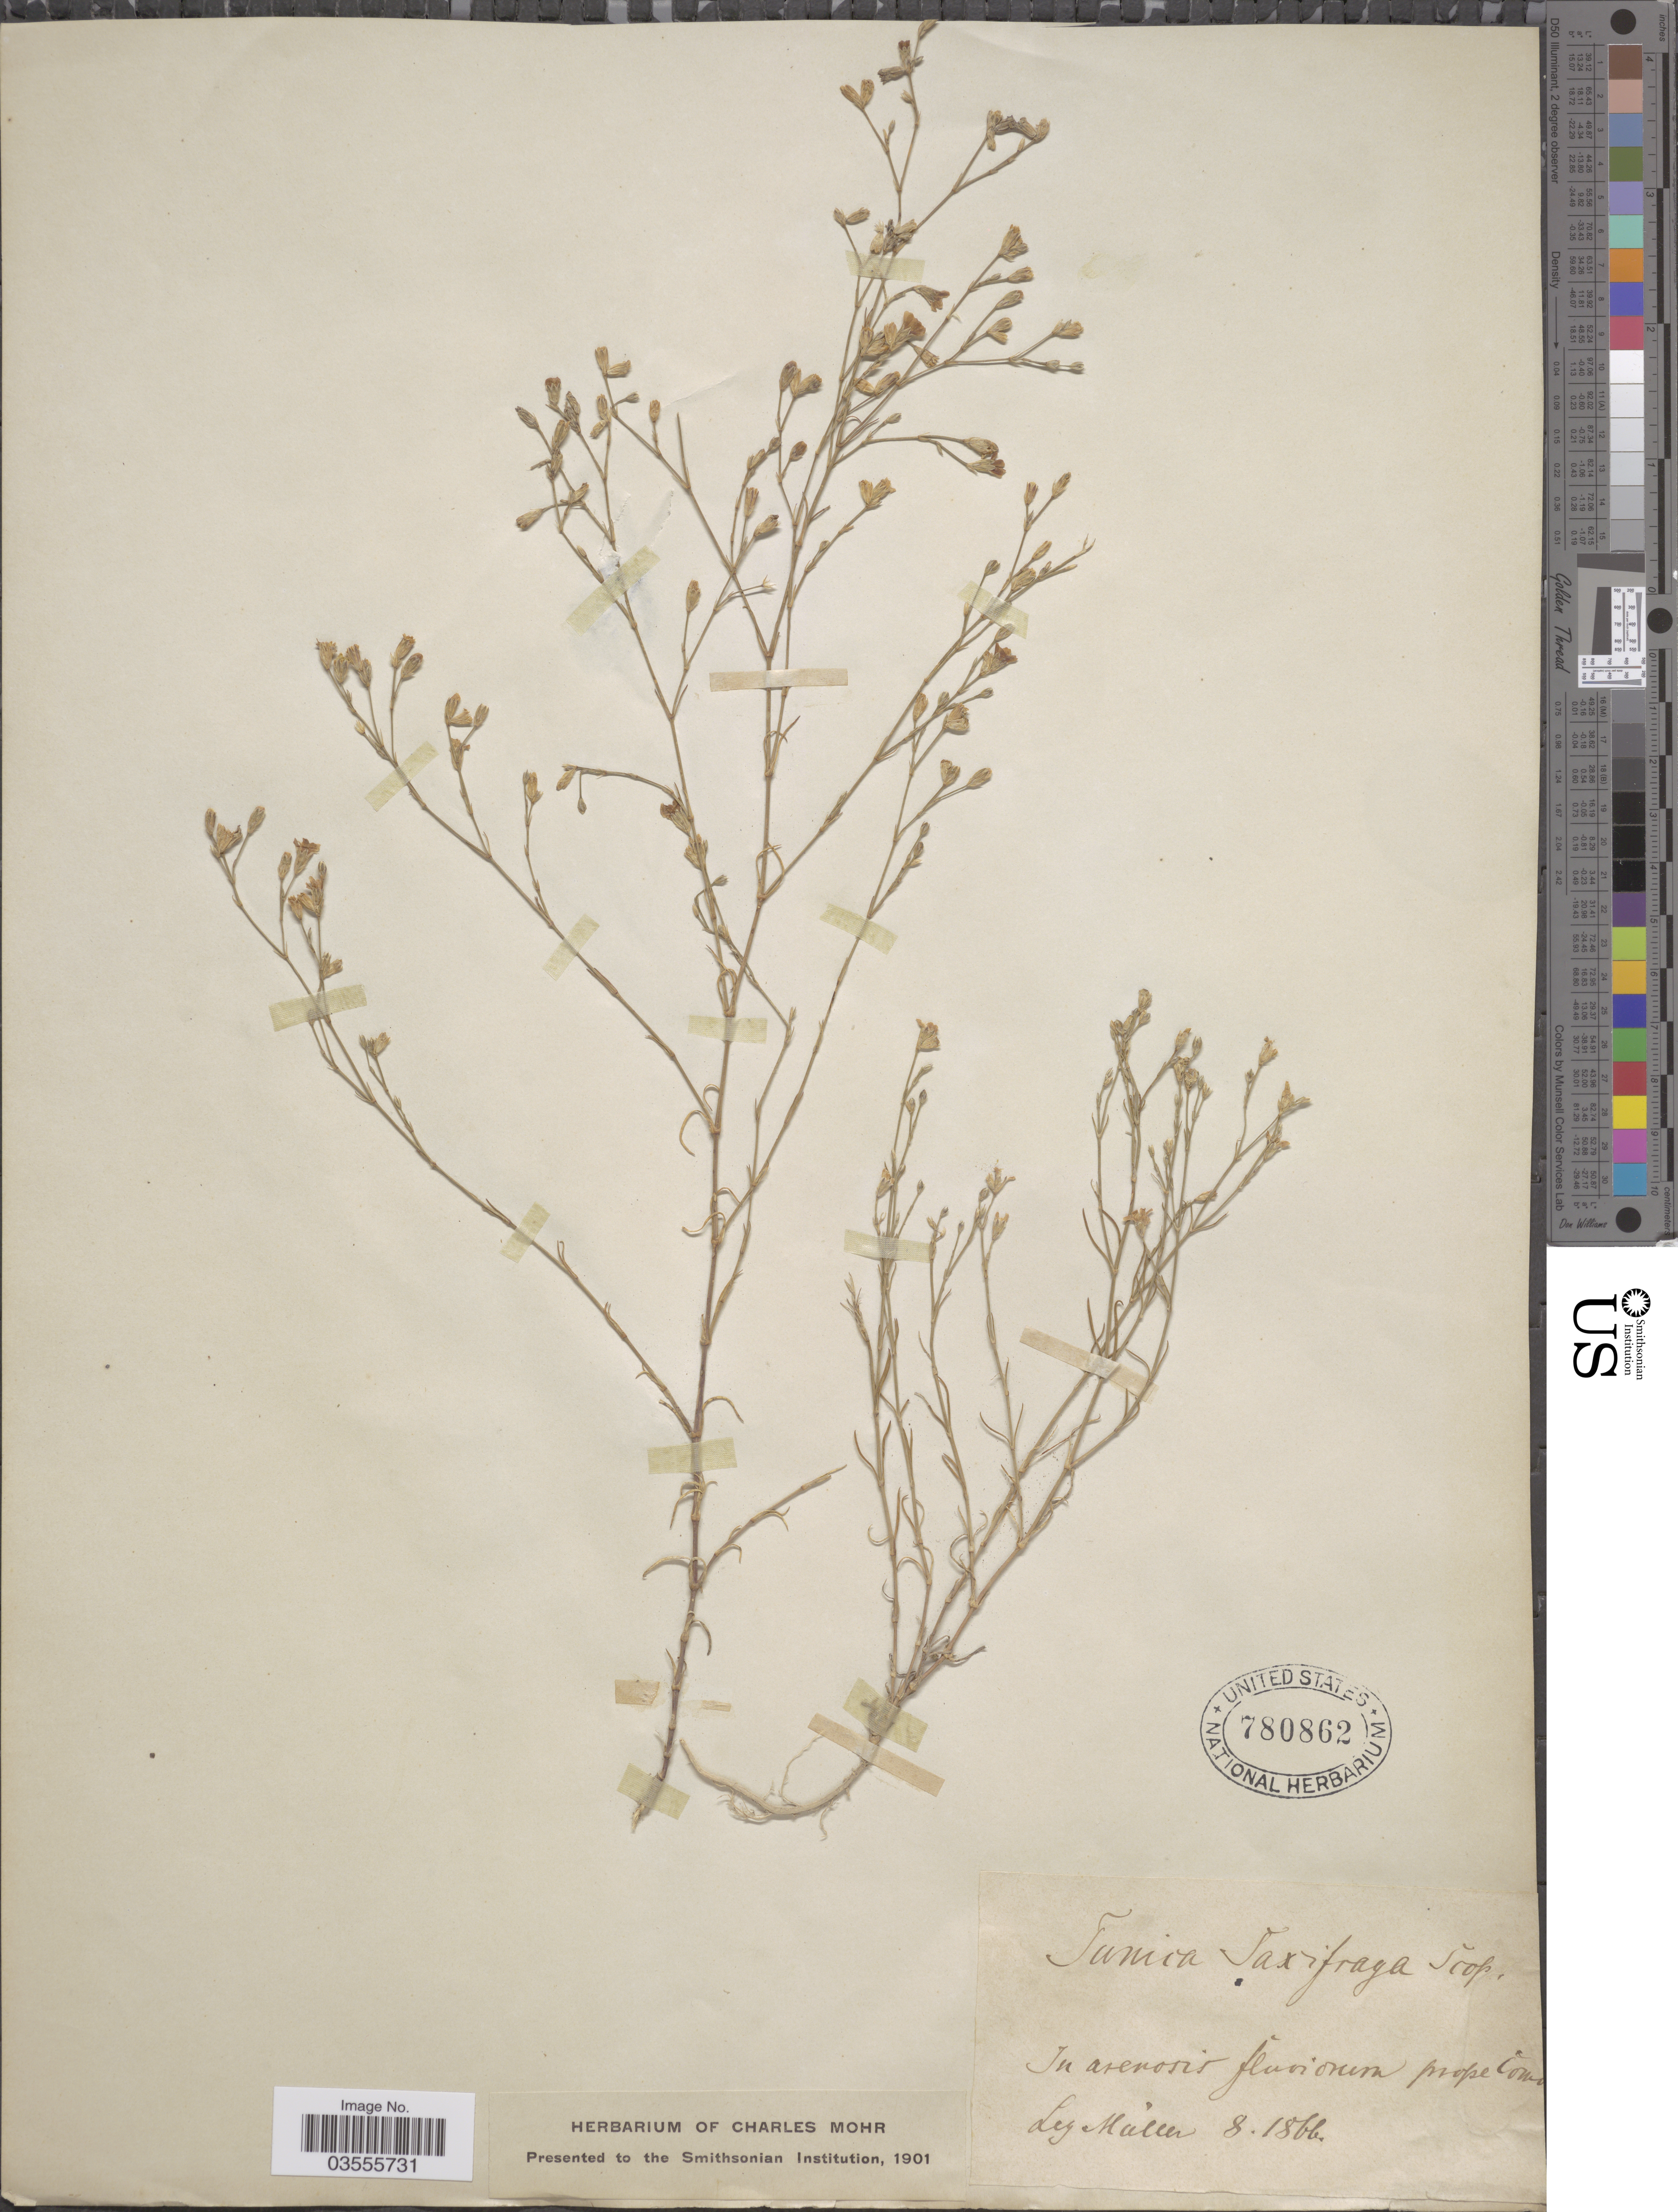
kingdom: Plantae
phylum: Tracheophyta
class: Magnoliopsida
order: Caryophyllales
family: Caryophyllaceae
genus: Petrorhagia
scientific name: Petrorhagia saxifraga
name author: (L.) Link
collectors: -- Müller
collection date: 1866-08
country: Italy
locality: In arenosis fluvionera [interpreted] prope Como.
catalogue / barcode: US 780862